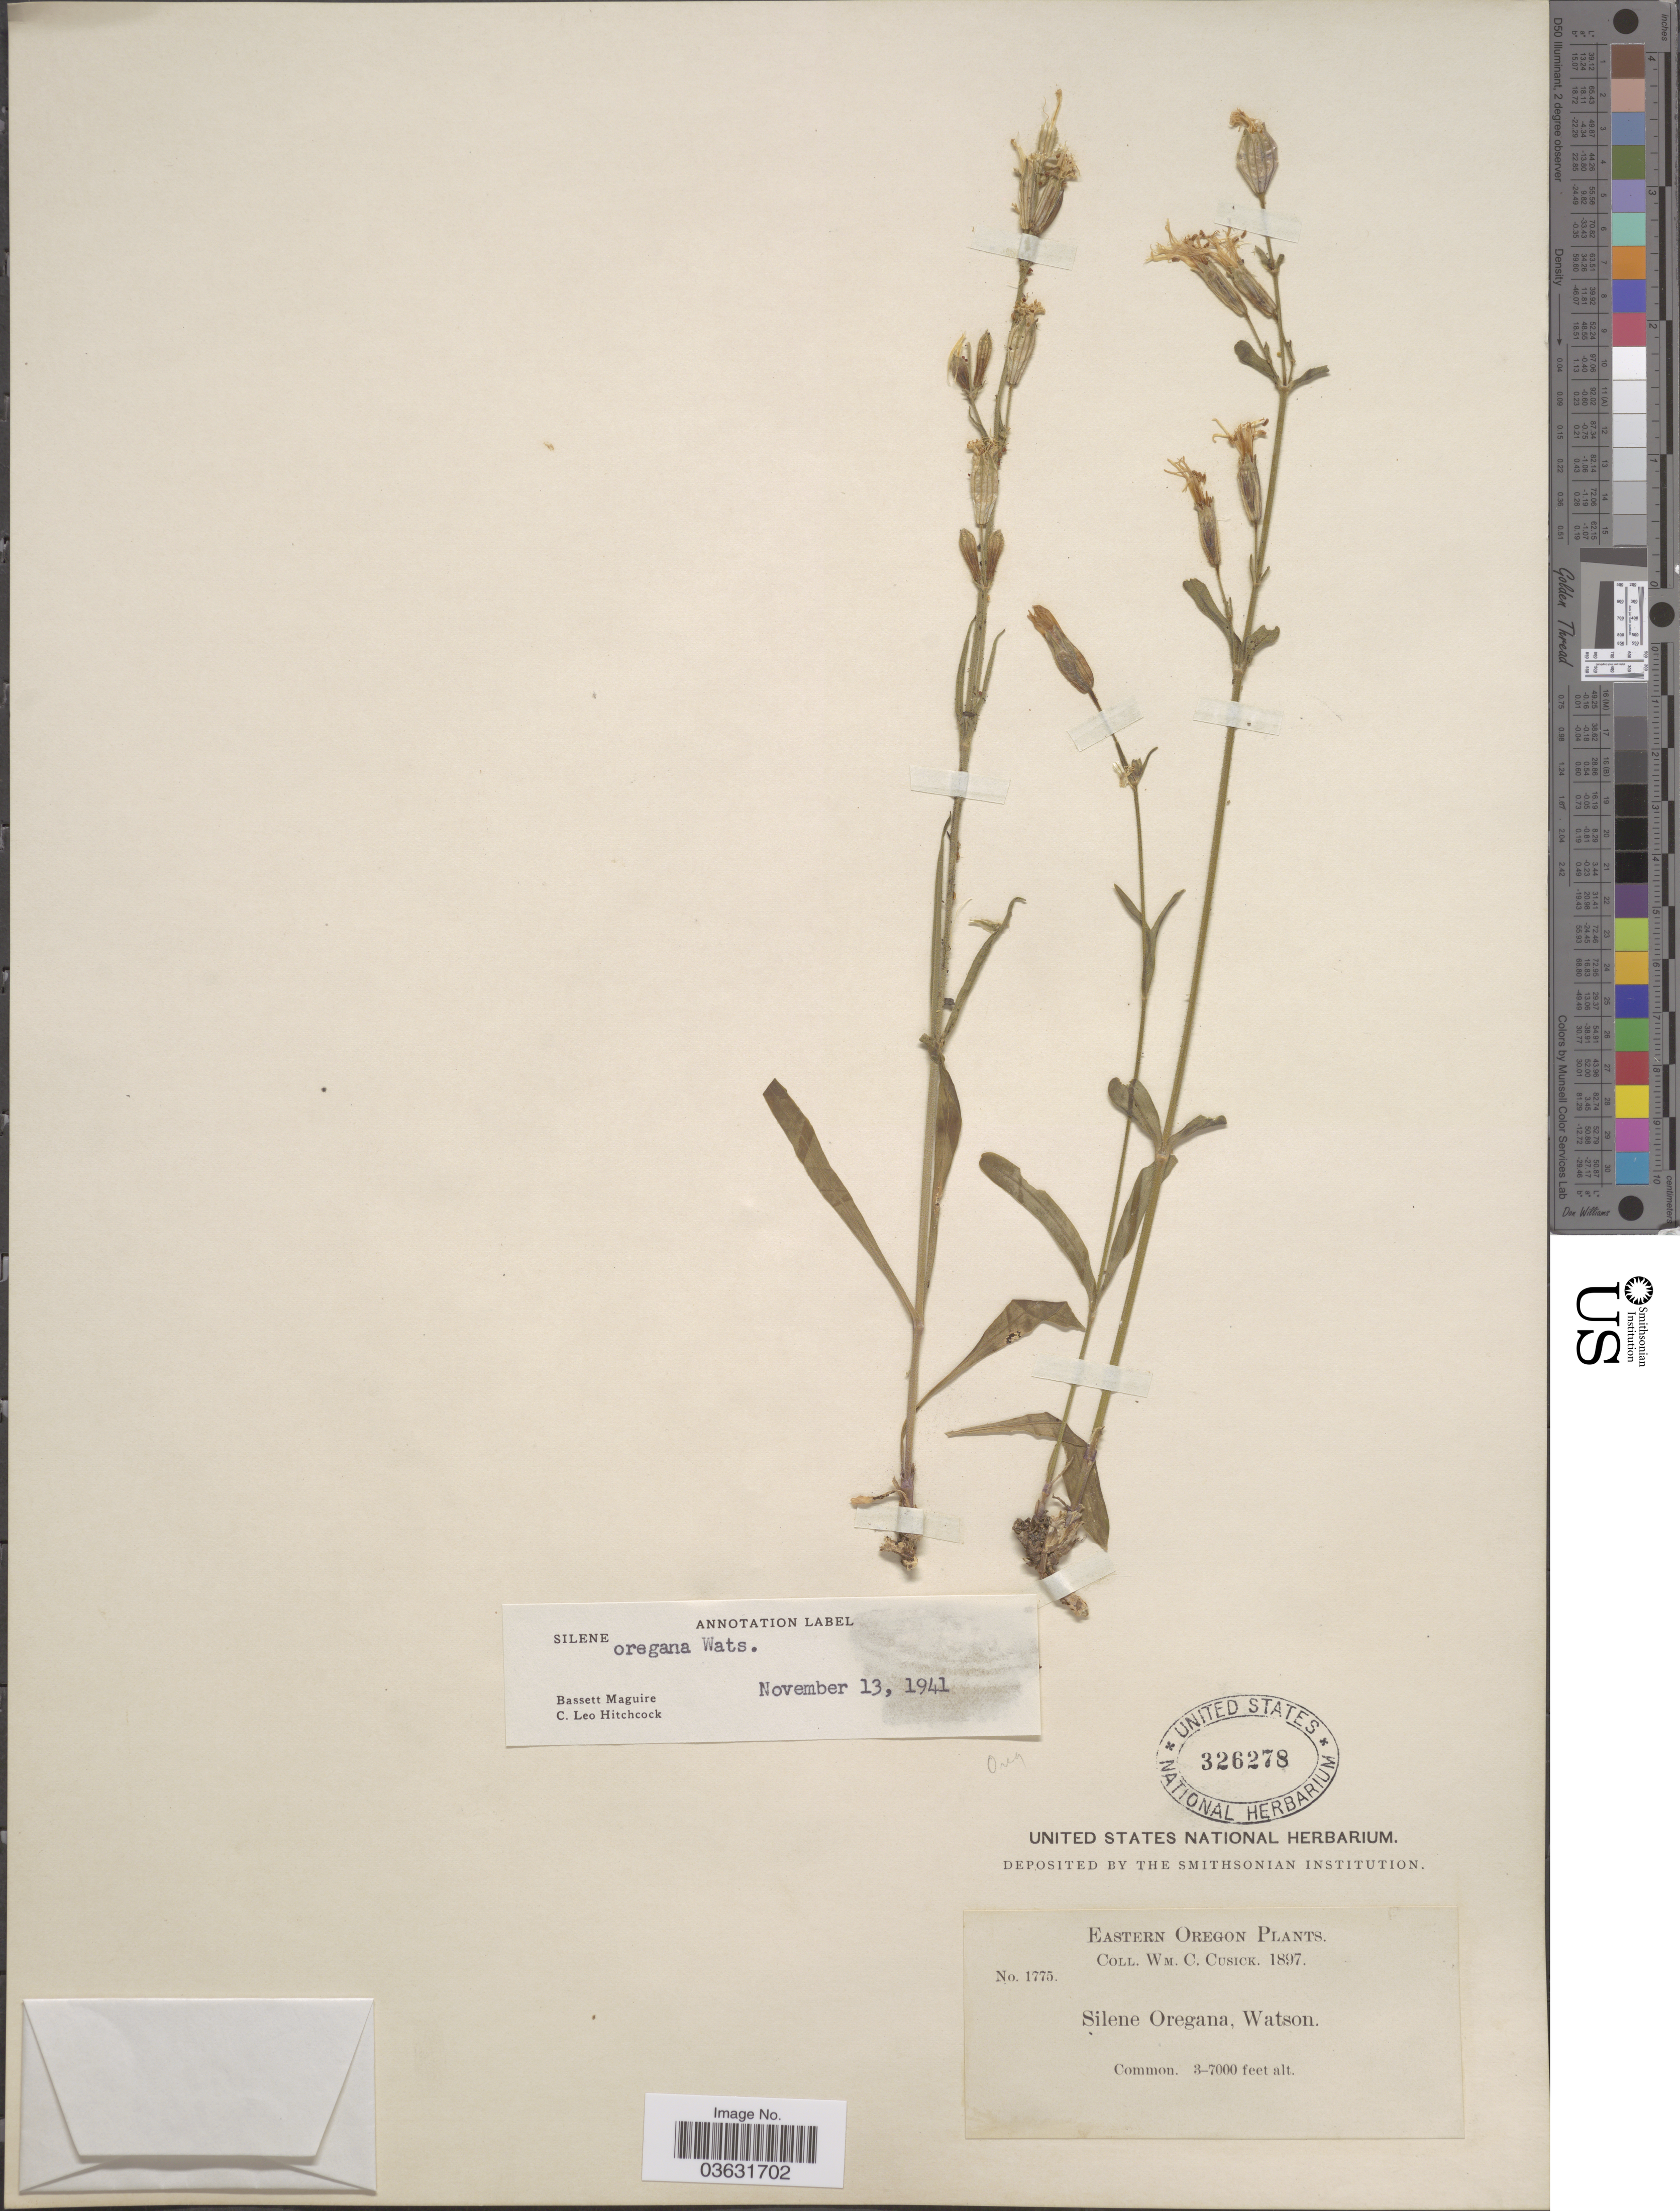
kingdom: Plantae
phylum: Tracheophyta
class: Magnoliopsida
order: Caryophyllales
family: Caryophyllaceae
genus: Silene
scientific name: Silene oregana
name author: S. Watson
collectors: W. C. Cusick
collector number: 1775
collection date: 1897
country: United States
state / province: Oregon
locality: Eastern Oregon.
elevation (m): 914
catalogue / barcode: US 326278